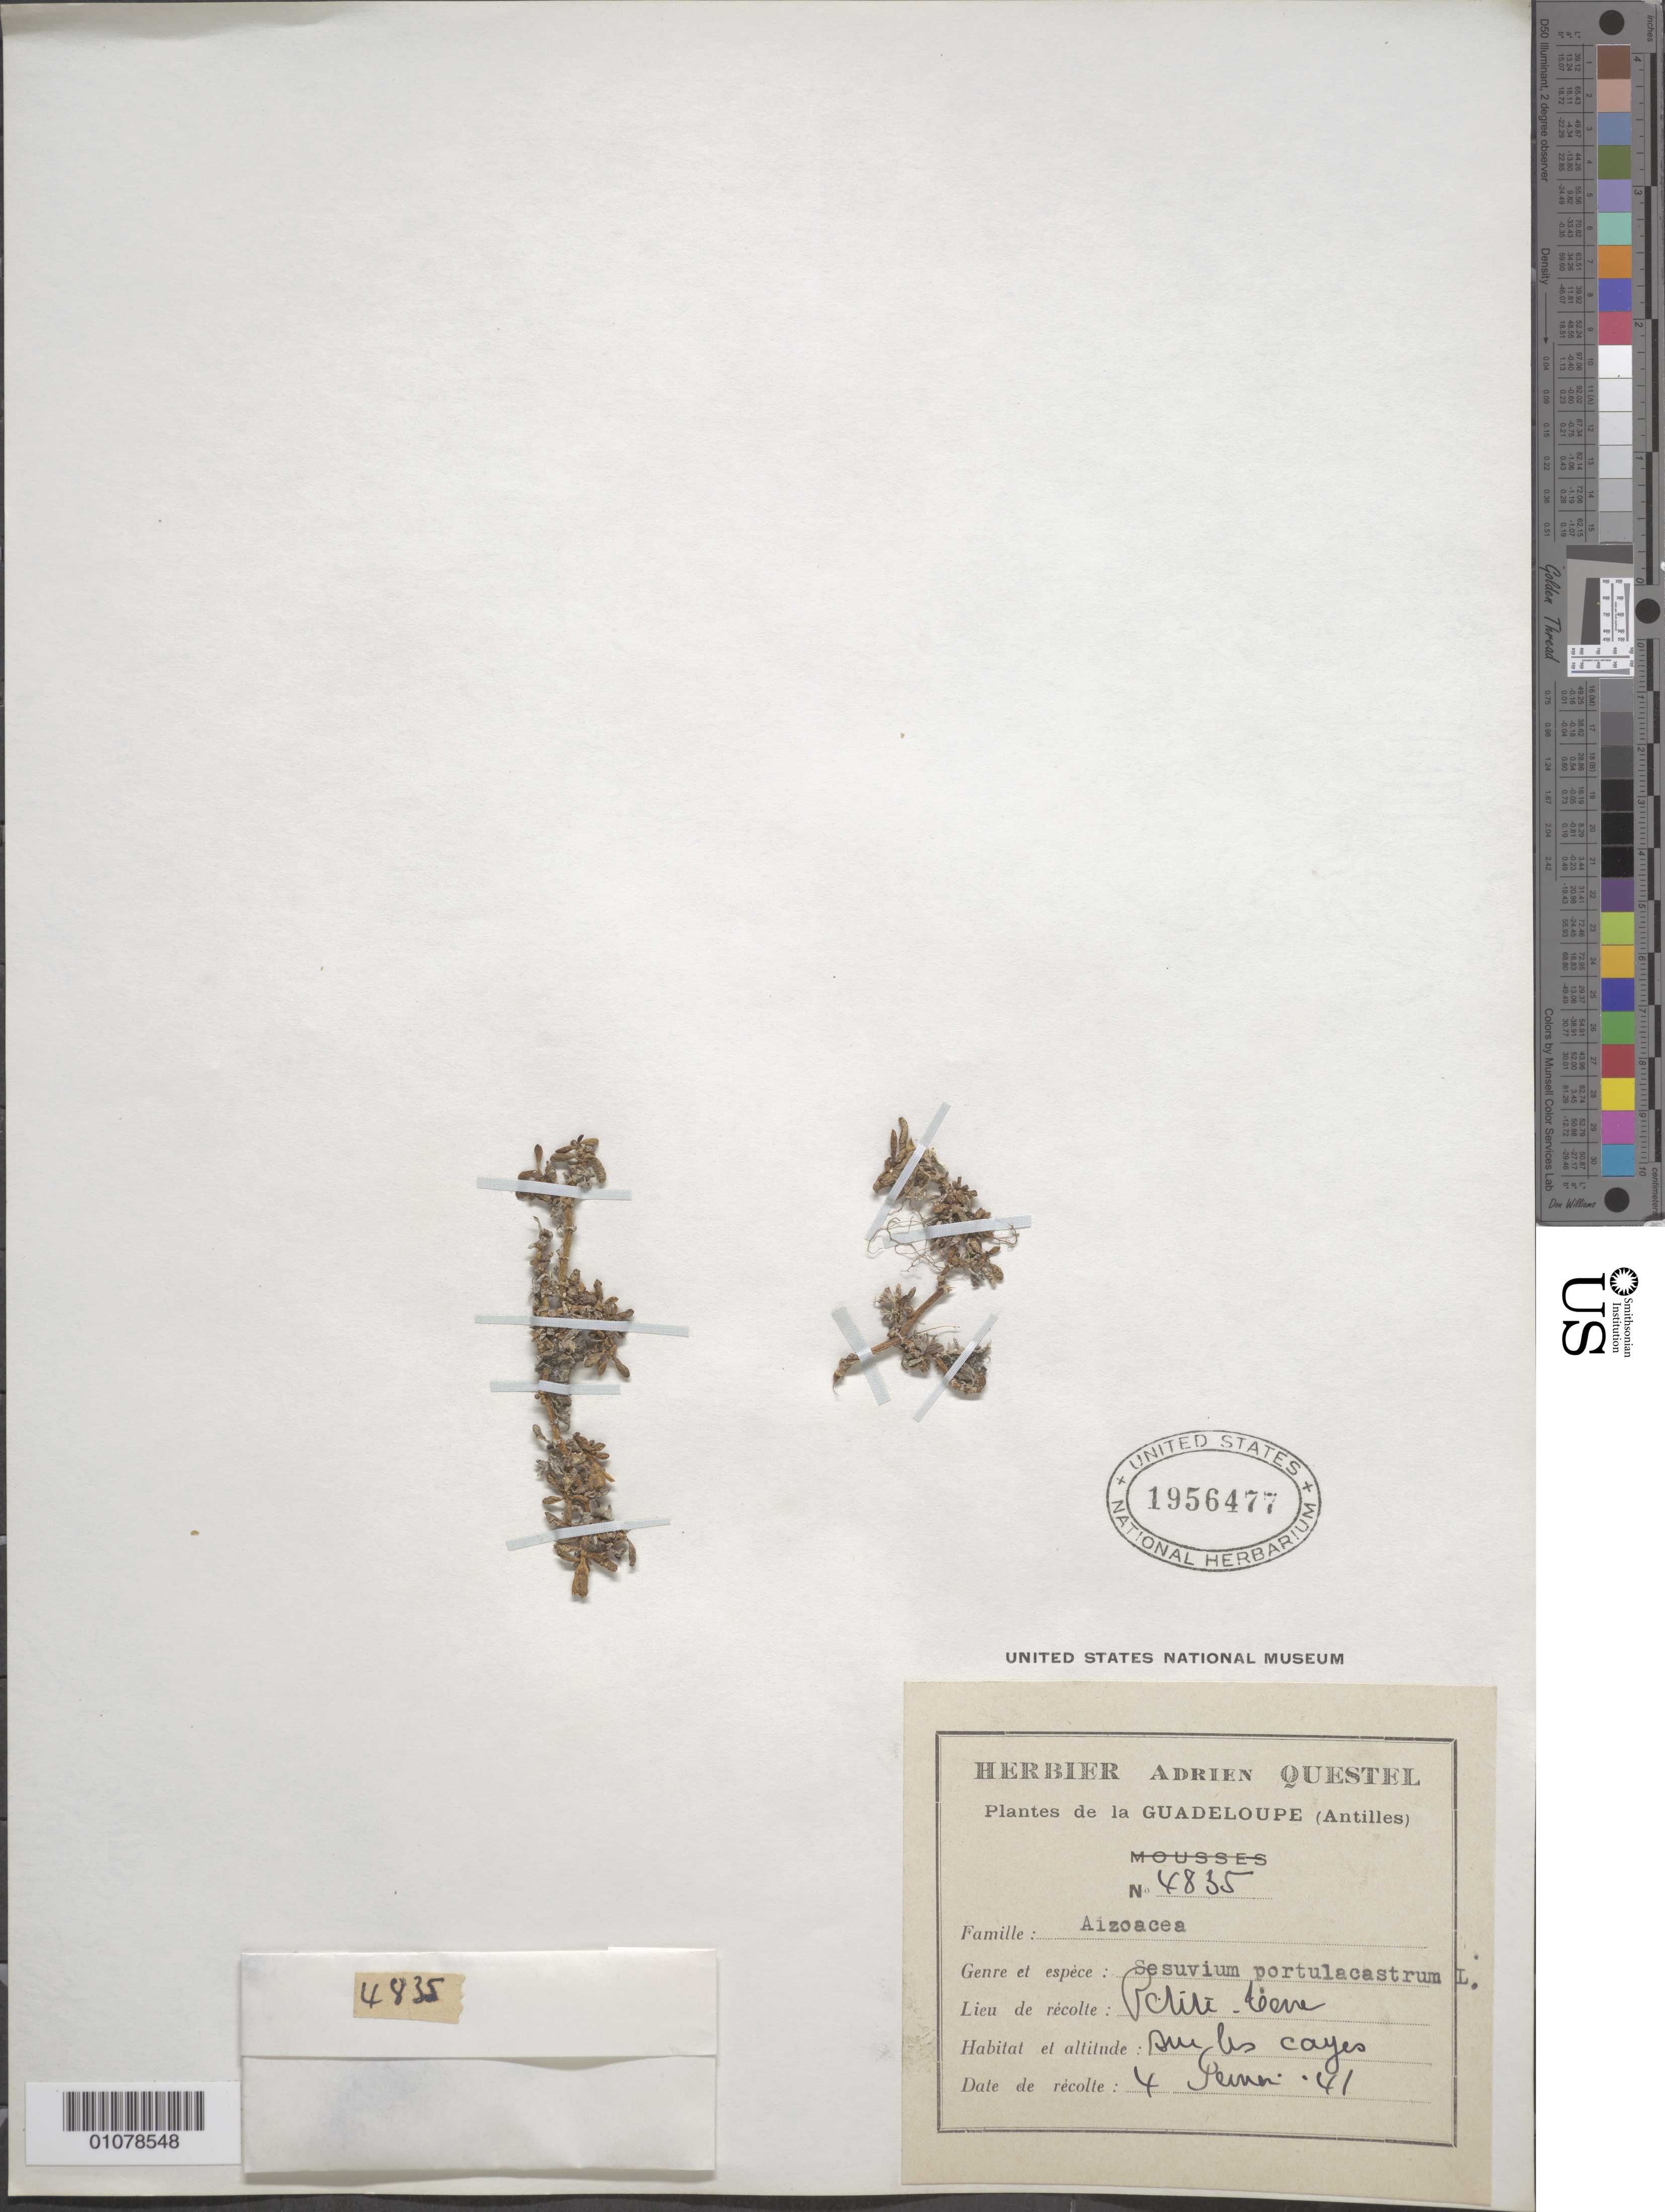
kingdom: Plantae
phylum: Tracheophyta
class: Magnoliopsida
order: Caryophyllales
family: Aizoaceae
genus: Sesuvium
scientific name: Sesuvium portulacastrum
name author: (L.) L.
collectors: A. Questel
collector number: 4835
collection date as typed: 04 Feb 1941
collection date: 1941-02-04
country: Guadeloupe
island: Petite Terre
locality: Petite Terre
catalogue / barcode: US 1956477